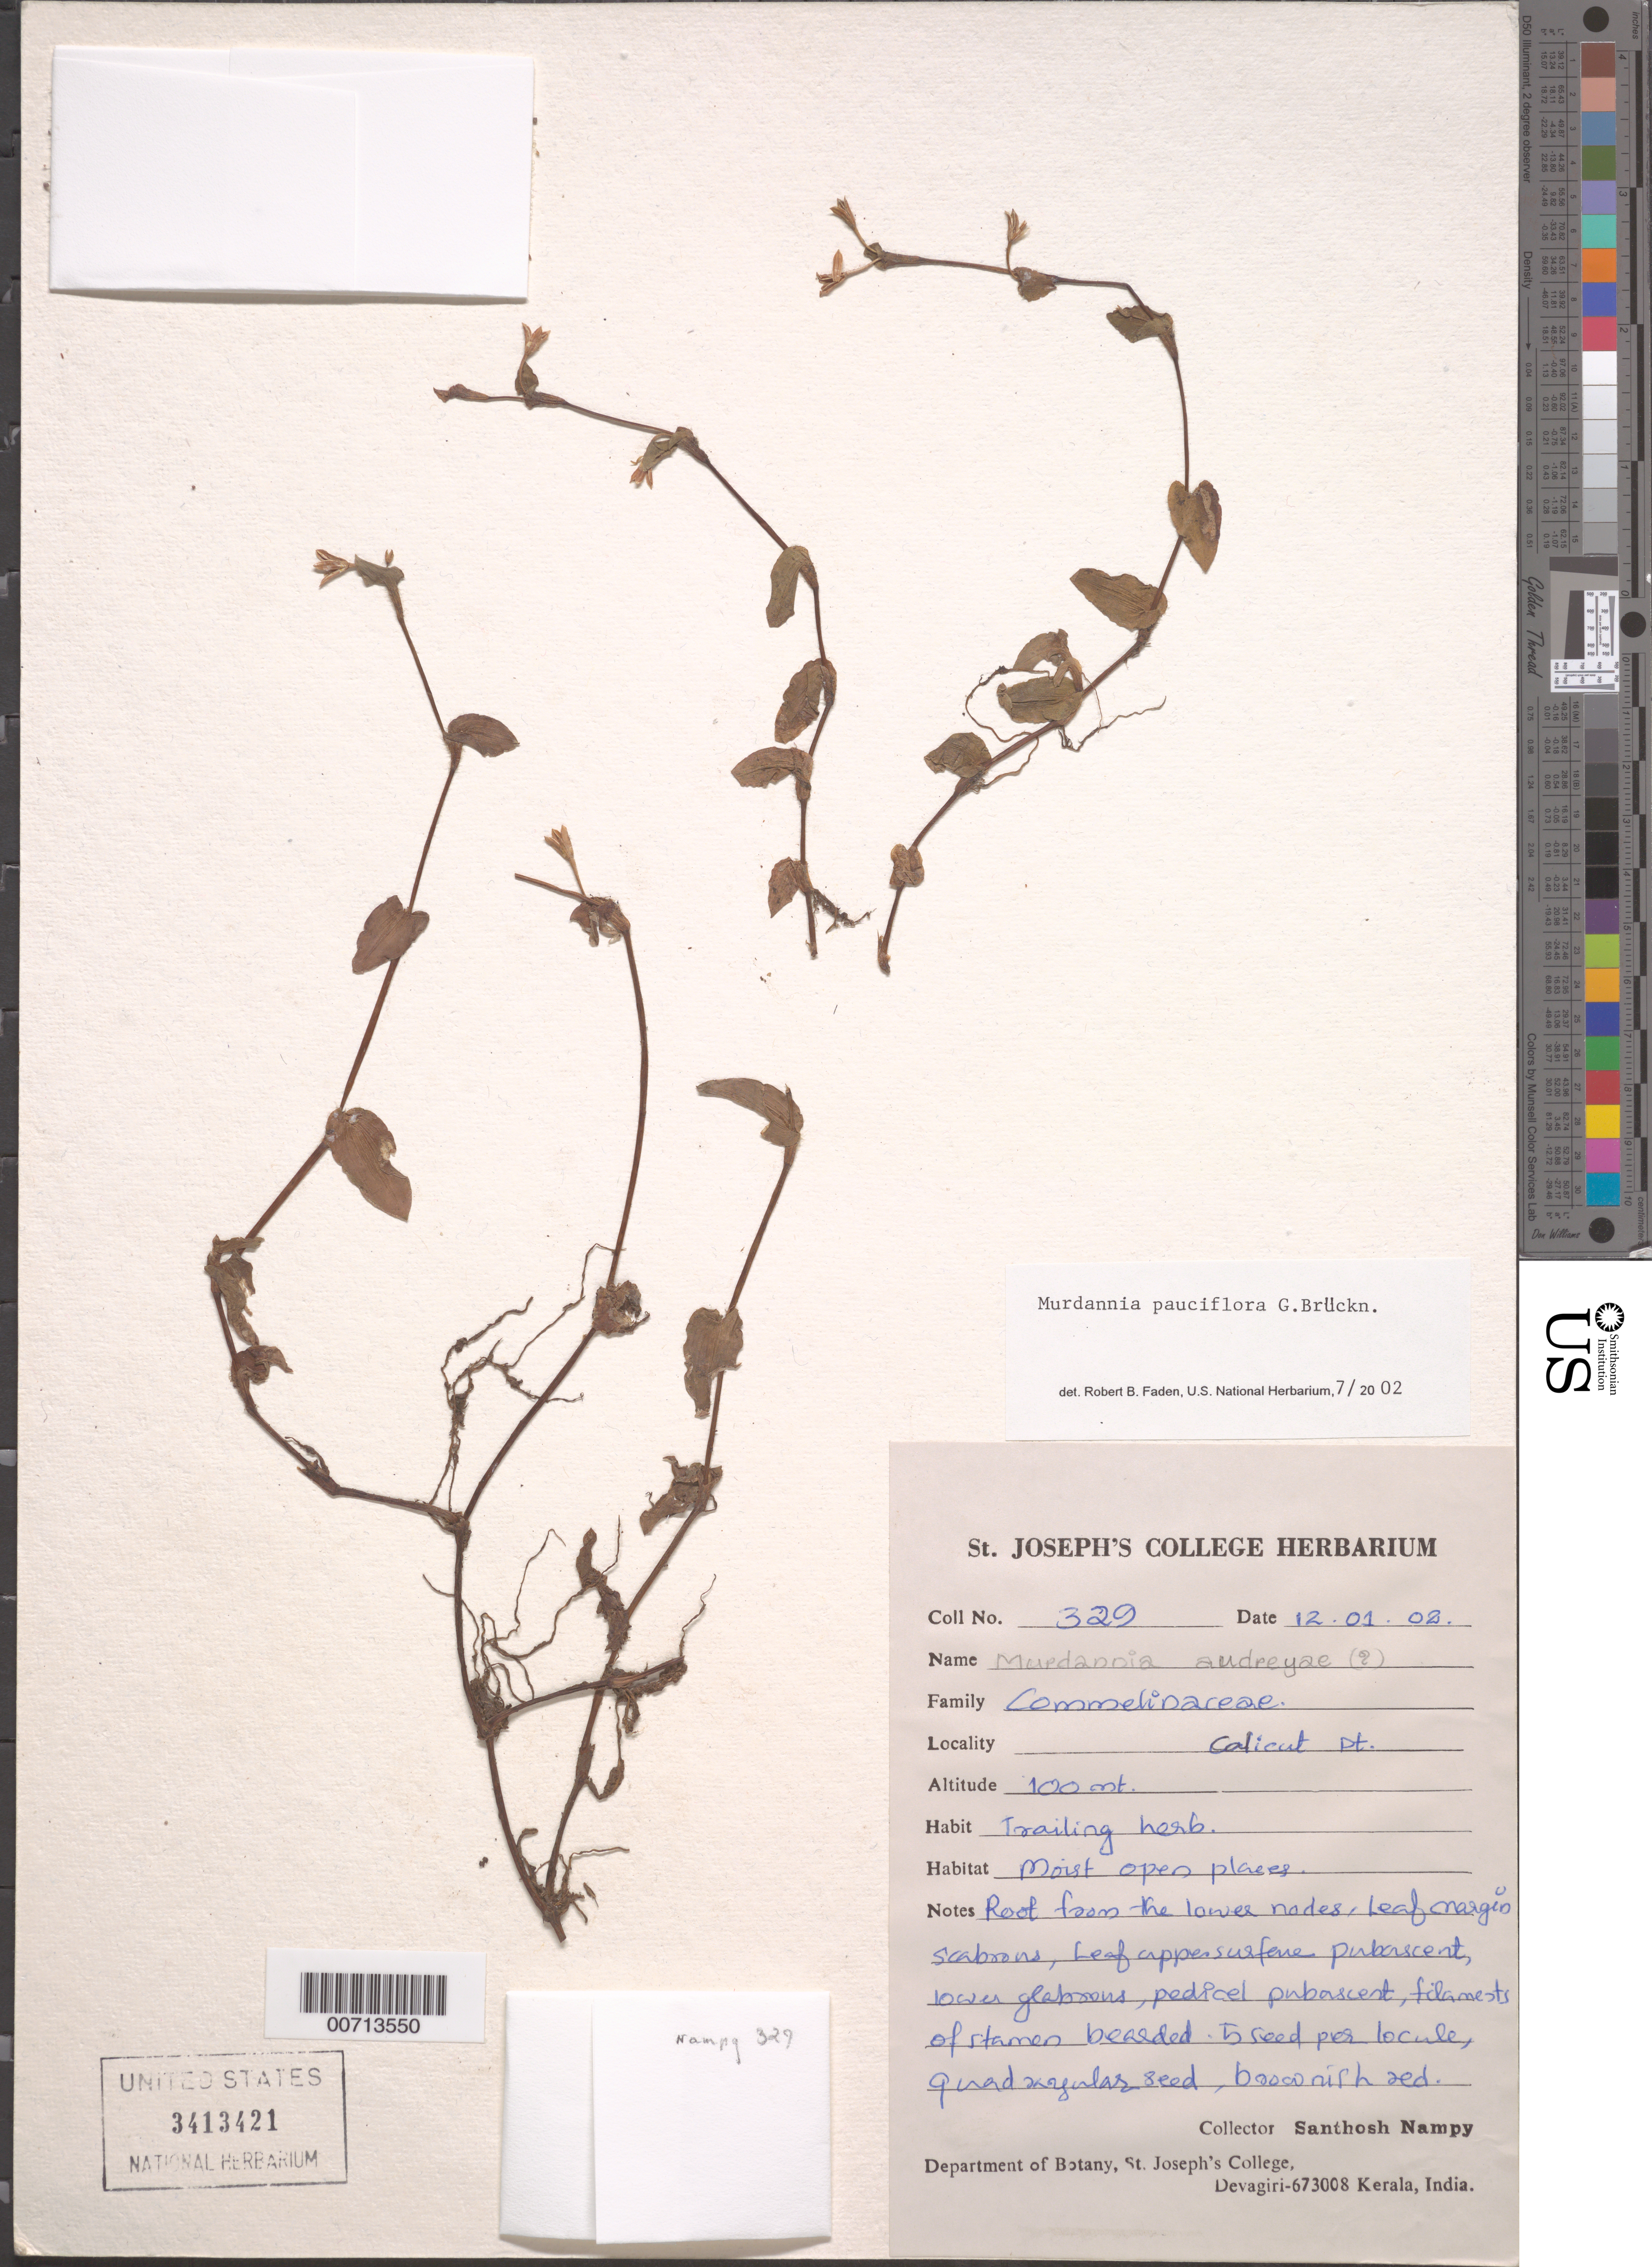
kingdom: Plantae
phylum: Tracheophyta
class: Liliopsida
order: Commelinales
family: Commelinaceae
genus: Murdannia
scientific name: Murdannia audreyae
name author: Faden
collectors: S. Nampy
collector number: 329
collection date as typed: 12 Jan 2002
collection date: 2002-01-12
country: India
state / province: Kerala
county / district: Calicut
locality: Calicut Dist.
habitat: Trailing herb.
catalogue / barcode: US 3413421